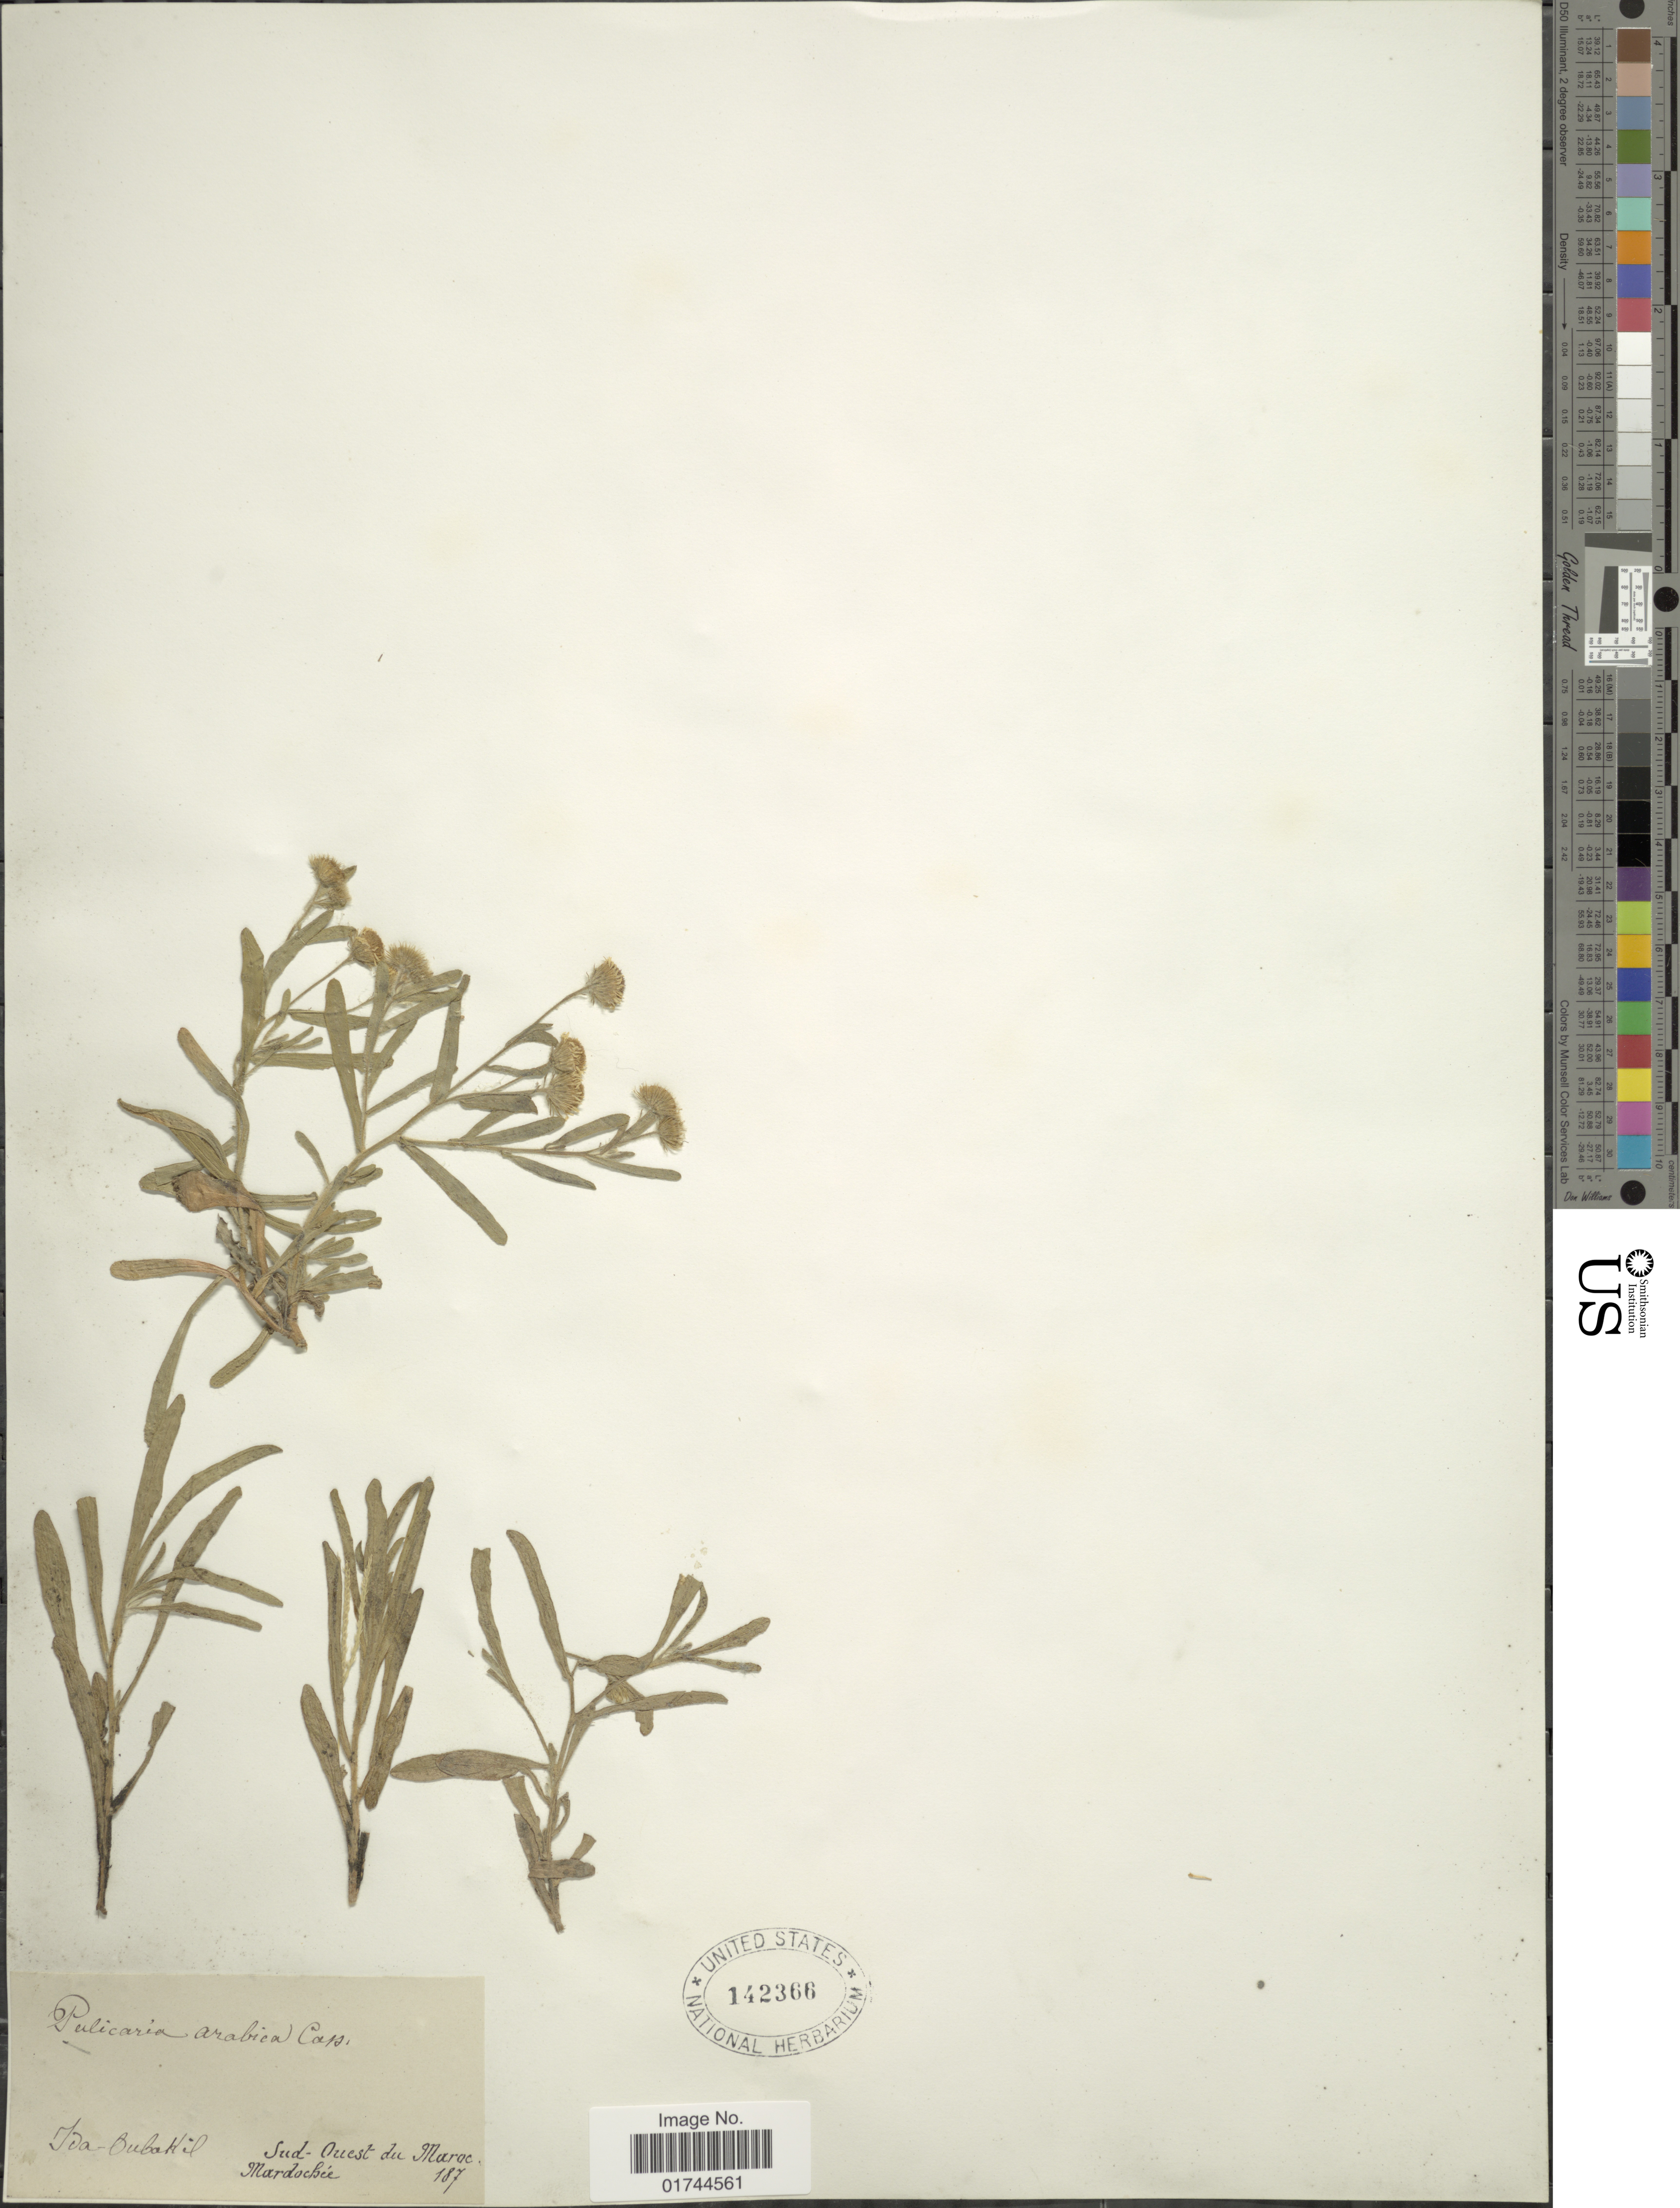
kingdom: Plantae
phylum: Tracheophyta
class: Magnoliopsida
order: Asterales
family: Asteraceae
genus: Pulicaria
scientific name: Pulicaria arabica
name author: (L.) Cass.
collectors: Mardochee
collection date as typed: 187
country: Morocco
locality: Ida Oubakil, Sud- Ouest du Maroc.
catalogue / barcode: US 142366